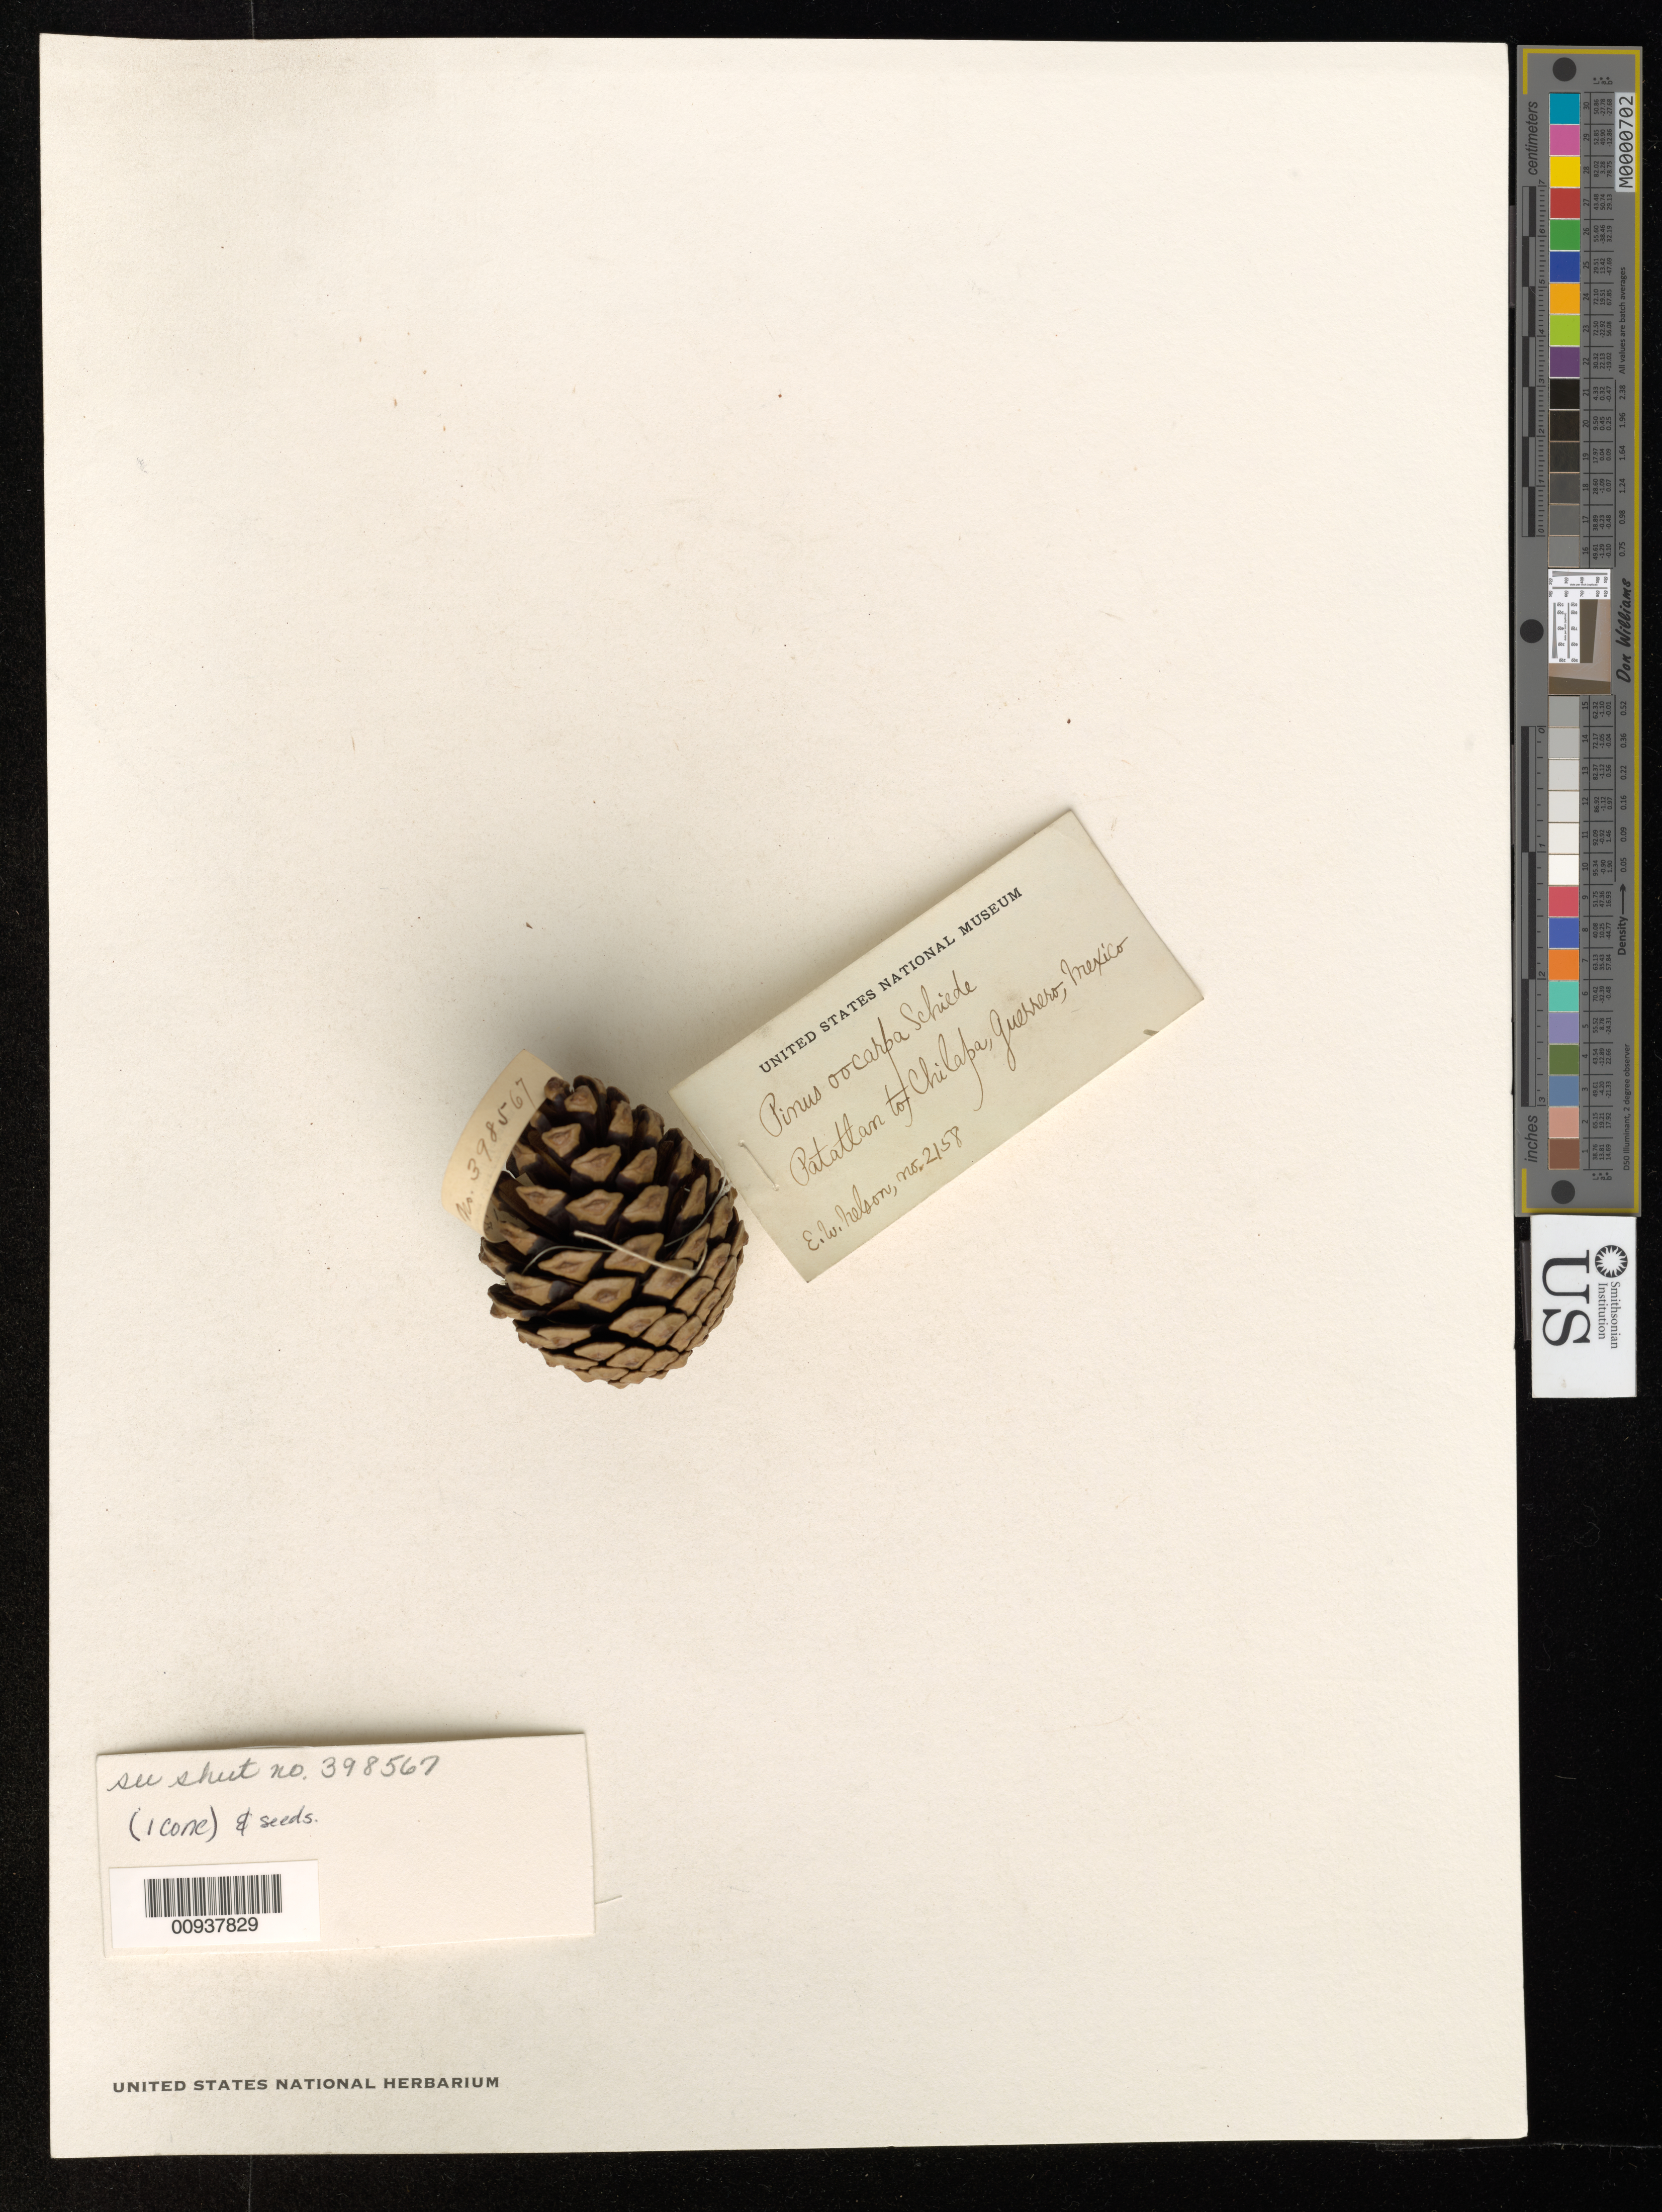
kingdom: Plantae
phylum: Tracheophyta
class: Pinopsida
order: Pinales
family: Pinaceae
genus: Pinus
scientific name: Pinus oocarpa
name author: Schiede ex Schltdl.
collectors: E. W. Nelson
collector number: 2158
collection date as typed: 15 Dec 1894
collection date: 1894-12-15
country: Mexico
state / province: Guerrero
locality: Between Petatlan & Chilapa.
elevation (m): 1524